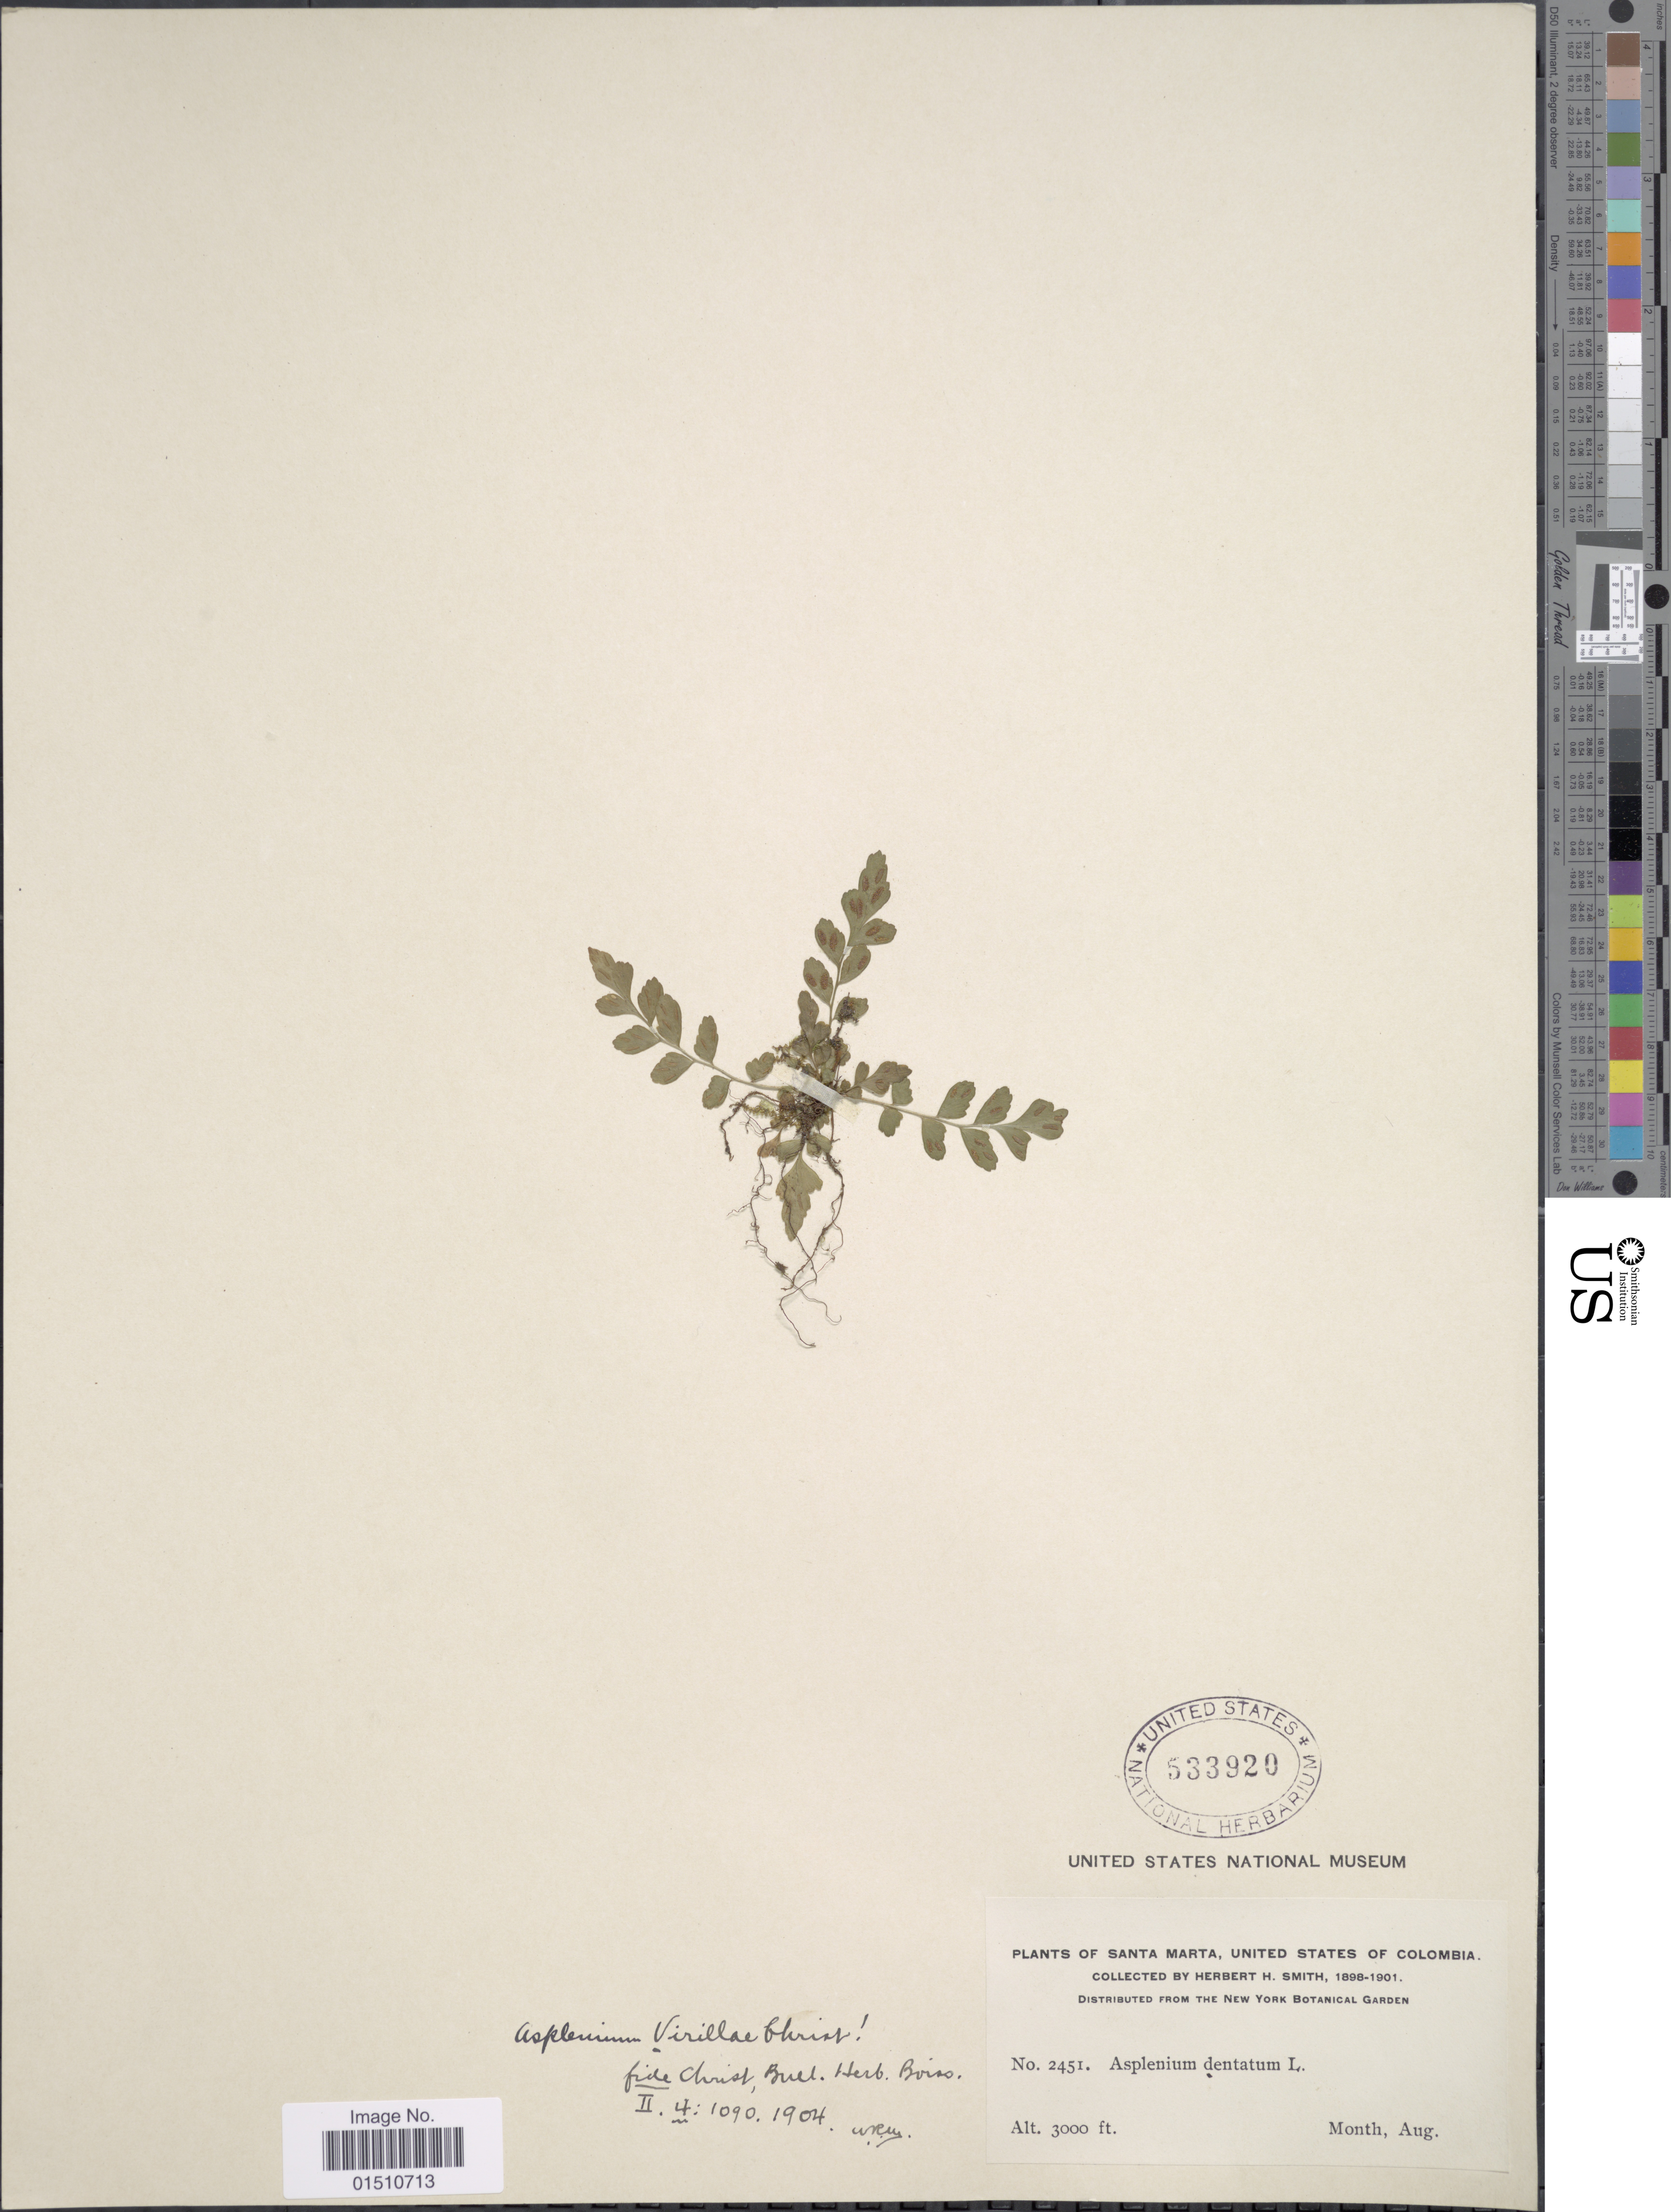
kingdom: Plantae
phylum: Tracheophyta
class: Polypodiopsida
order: Polypodiales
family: Aspleniaceae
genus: Asplenium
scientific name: Asplenium dentatum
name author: L.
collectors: Herbert H. Smith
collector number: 2451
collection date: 1898-08/1901-08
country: Colombia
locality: Santa Maria, United States of Colombia.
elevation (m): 914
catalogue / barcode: US 533920